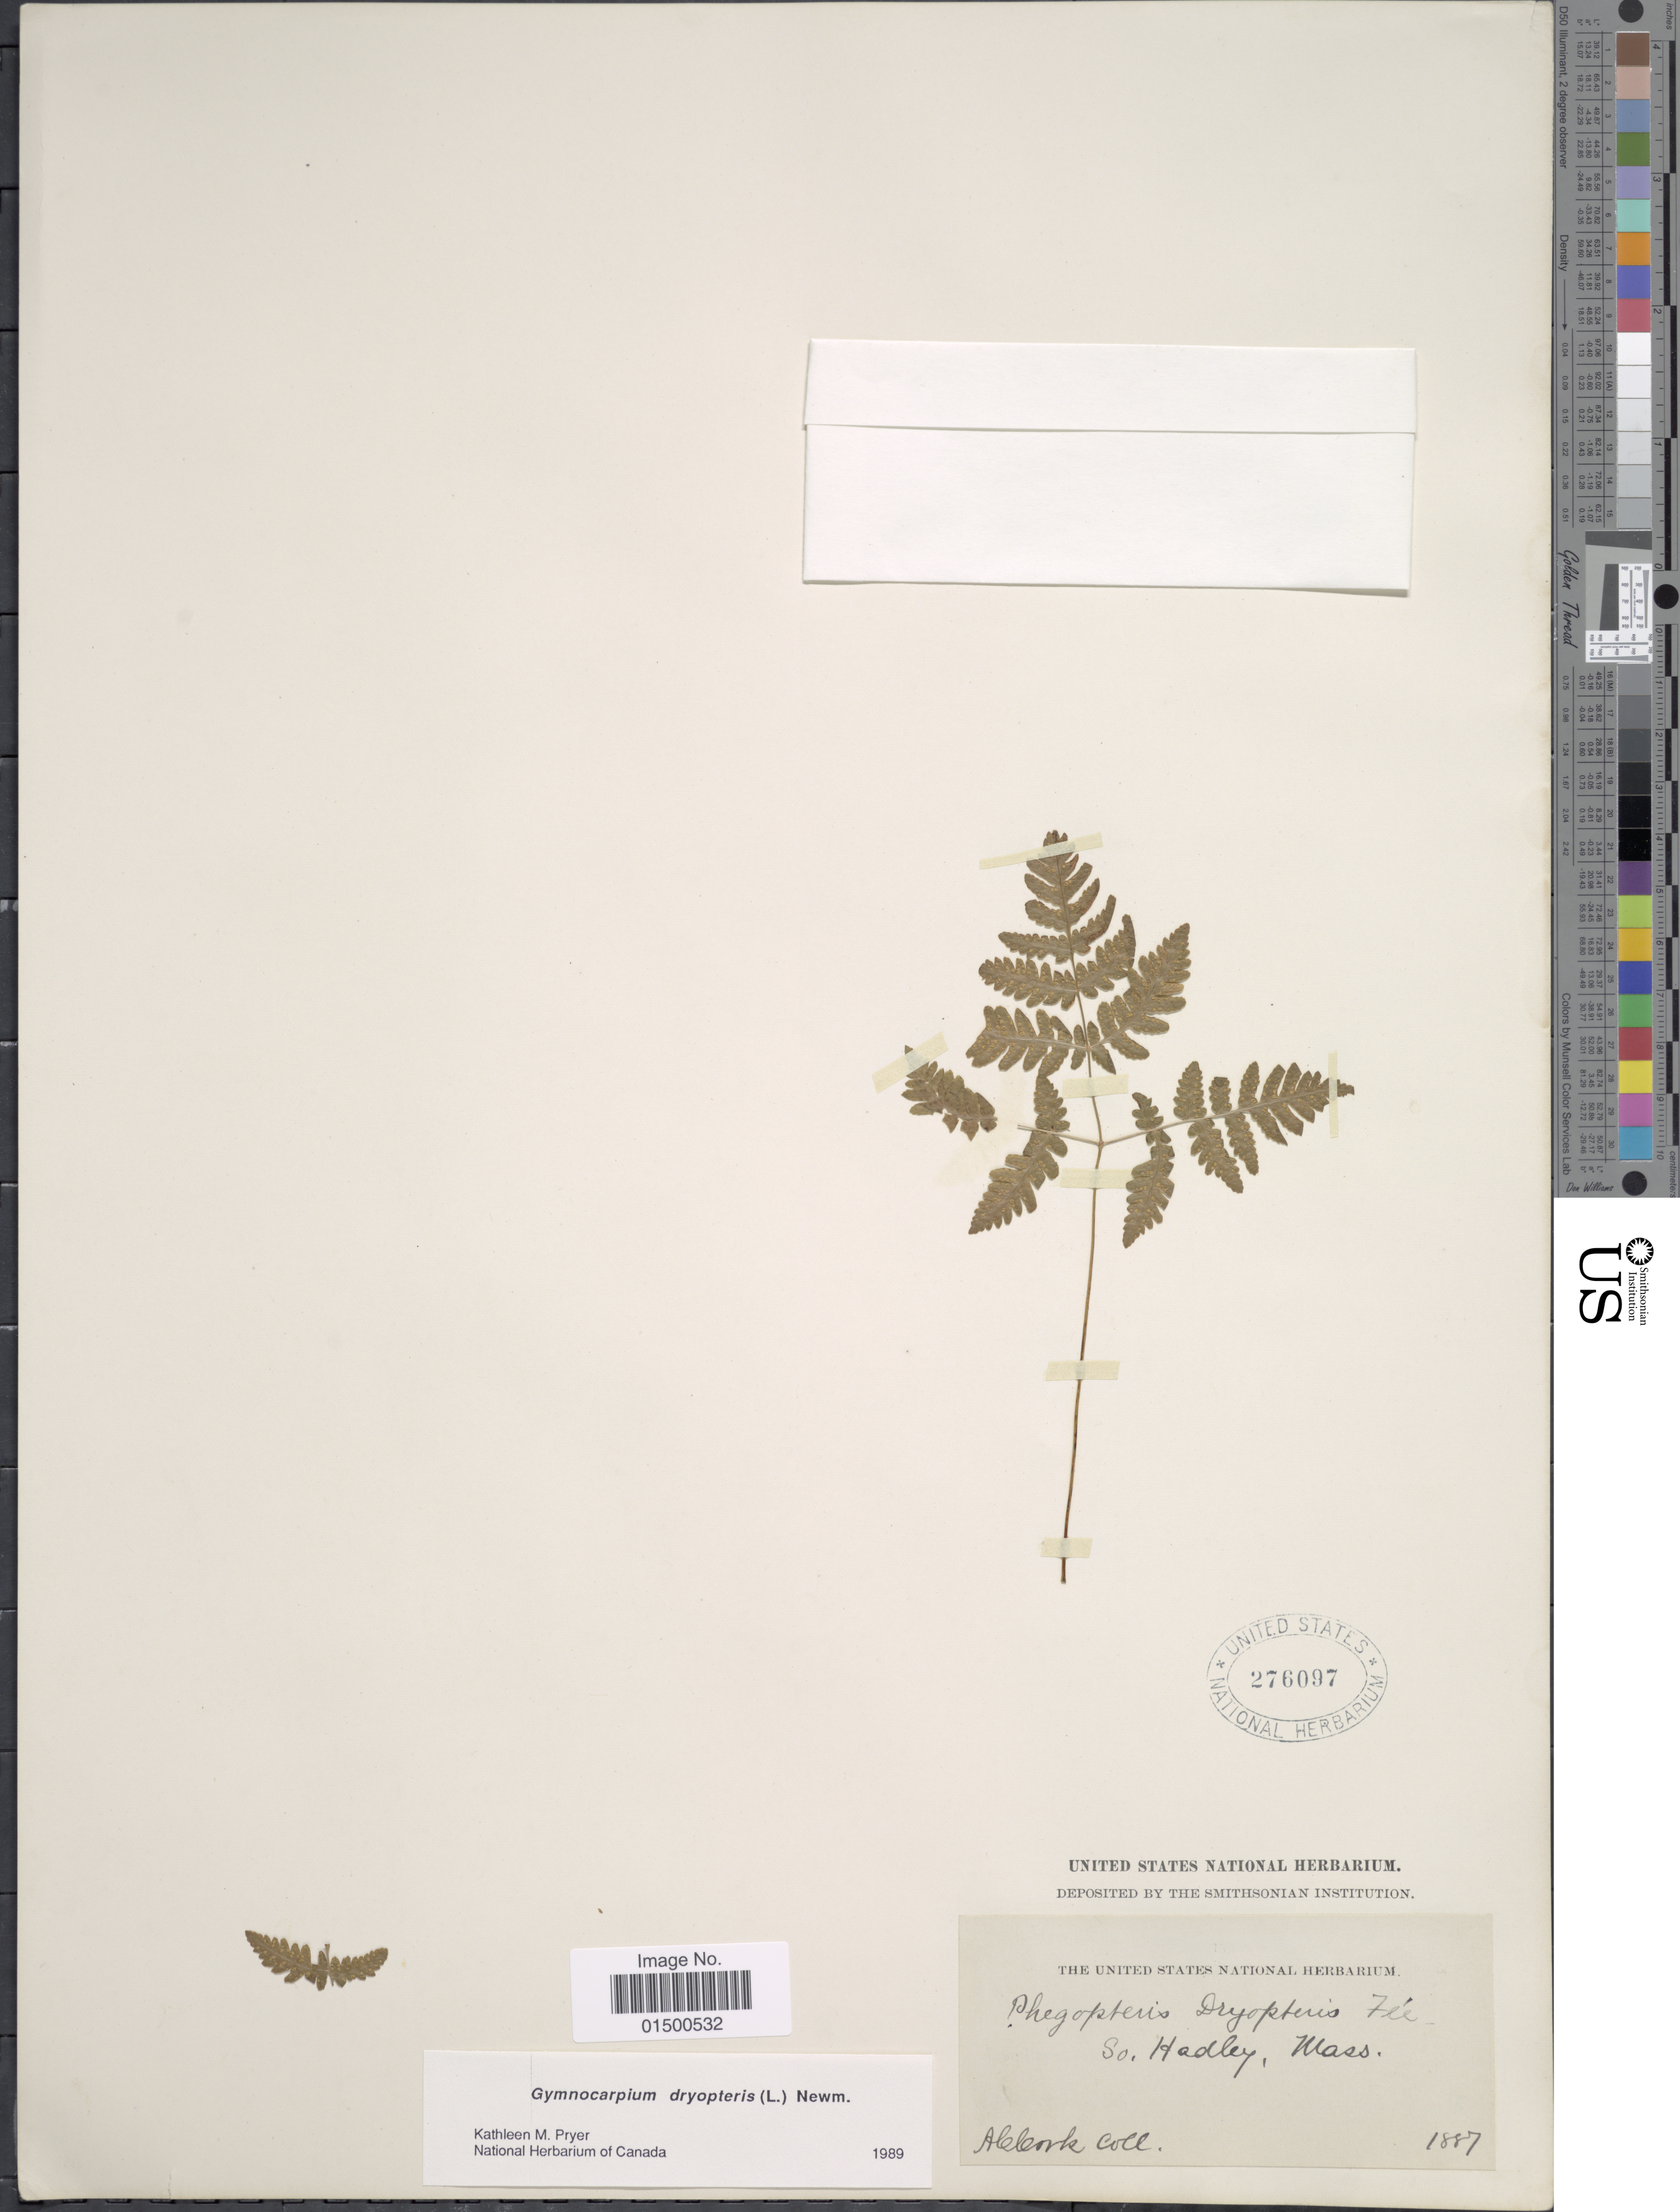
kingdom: Plantae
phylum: Tracheophyta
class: Polypodiopsida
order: Polypodiales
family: Cystopteridaceae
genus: Gymnocarpium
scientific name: Gymnocarpium dryopteris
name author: (L.) Newman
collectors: A. Cook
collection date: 1887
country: United States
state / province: Massachusetts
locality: So. Hadley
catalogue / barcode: US 276097